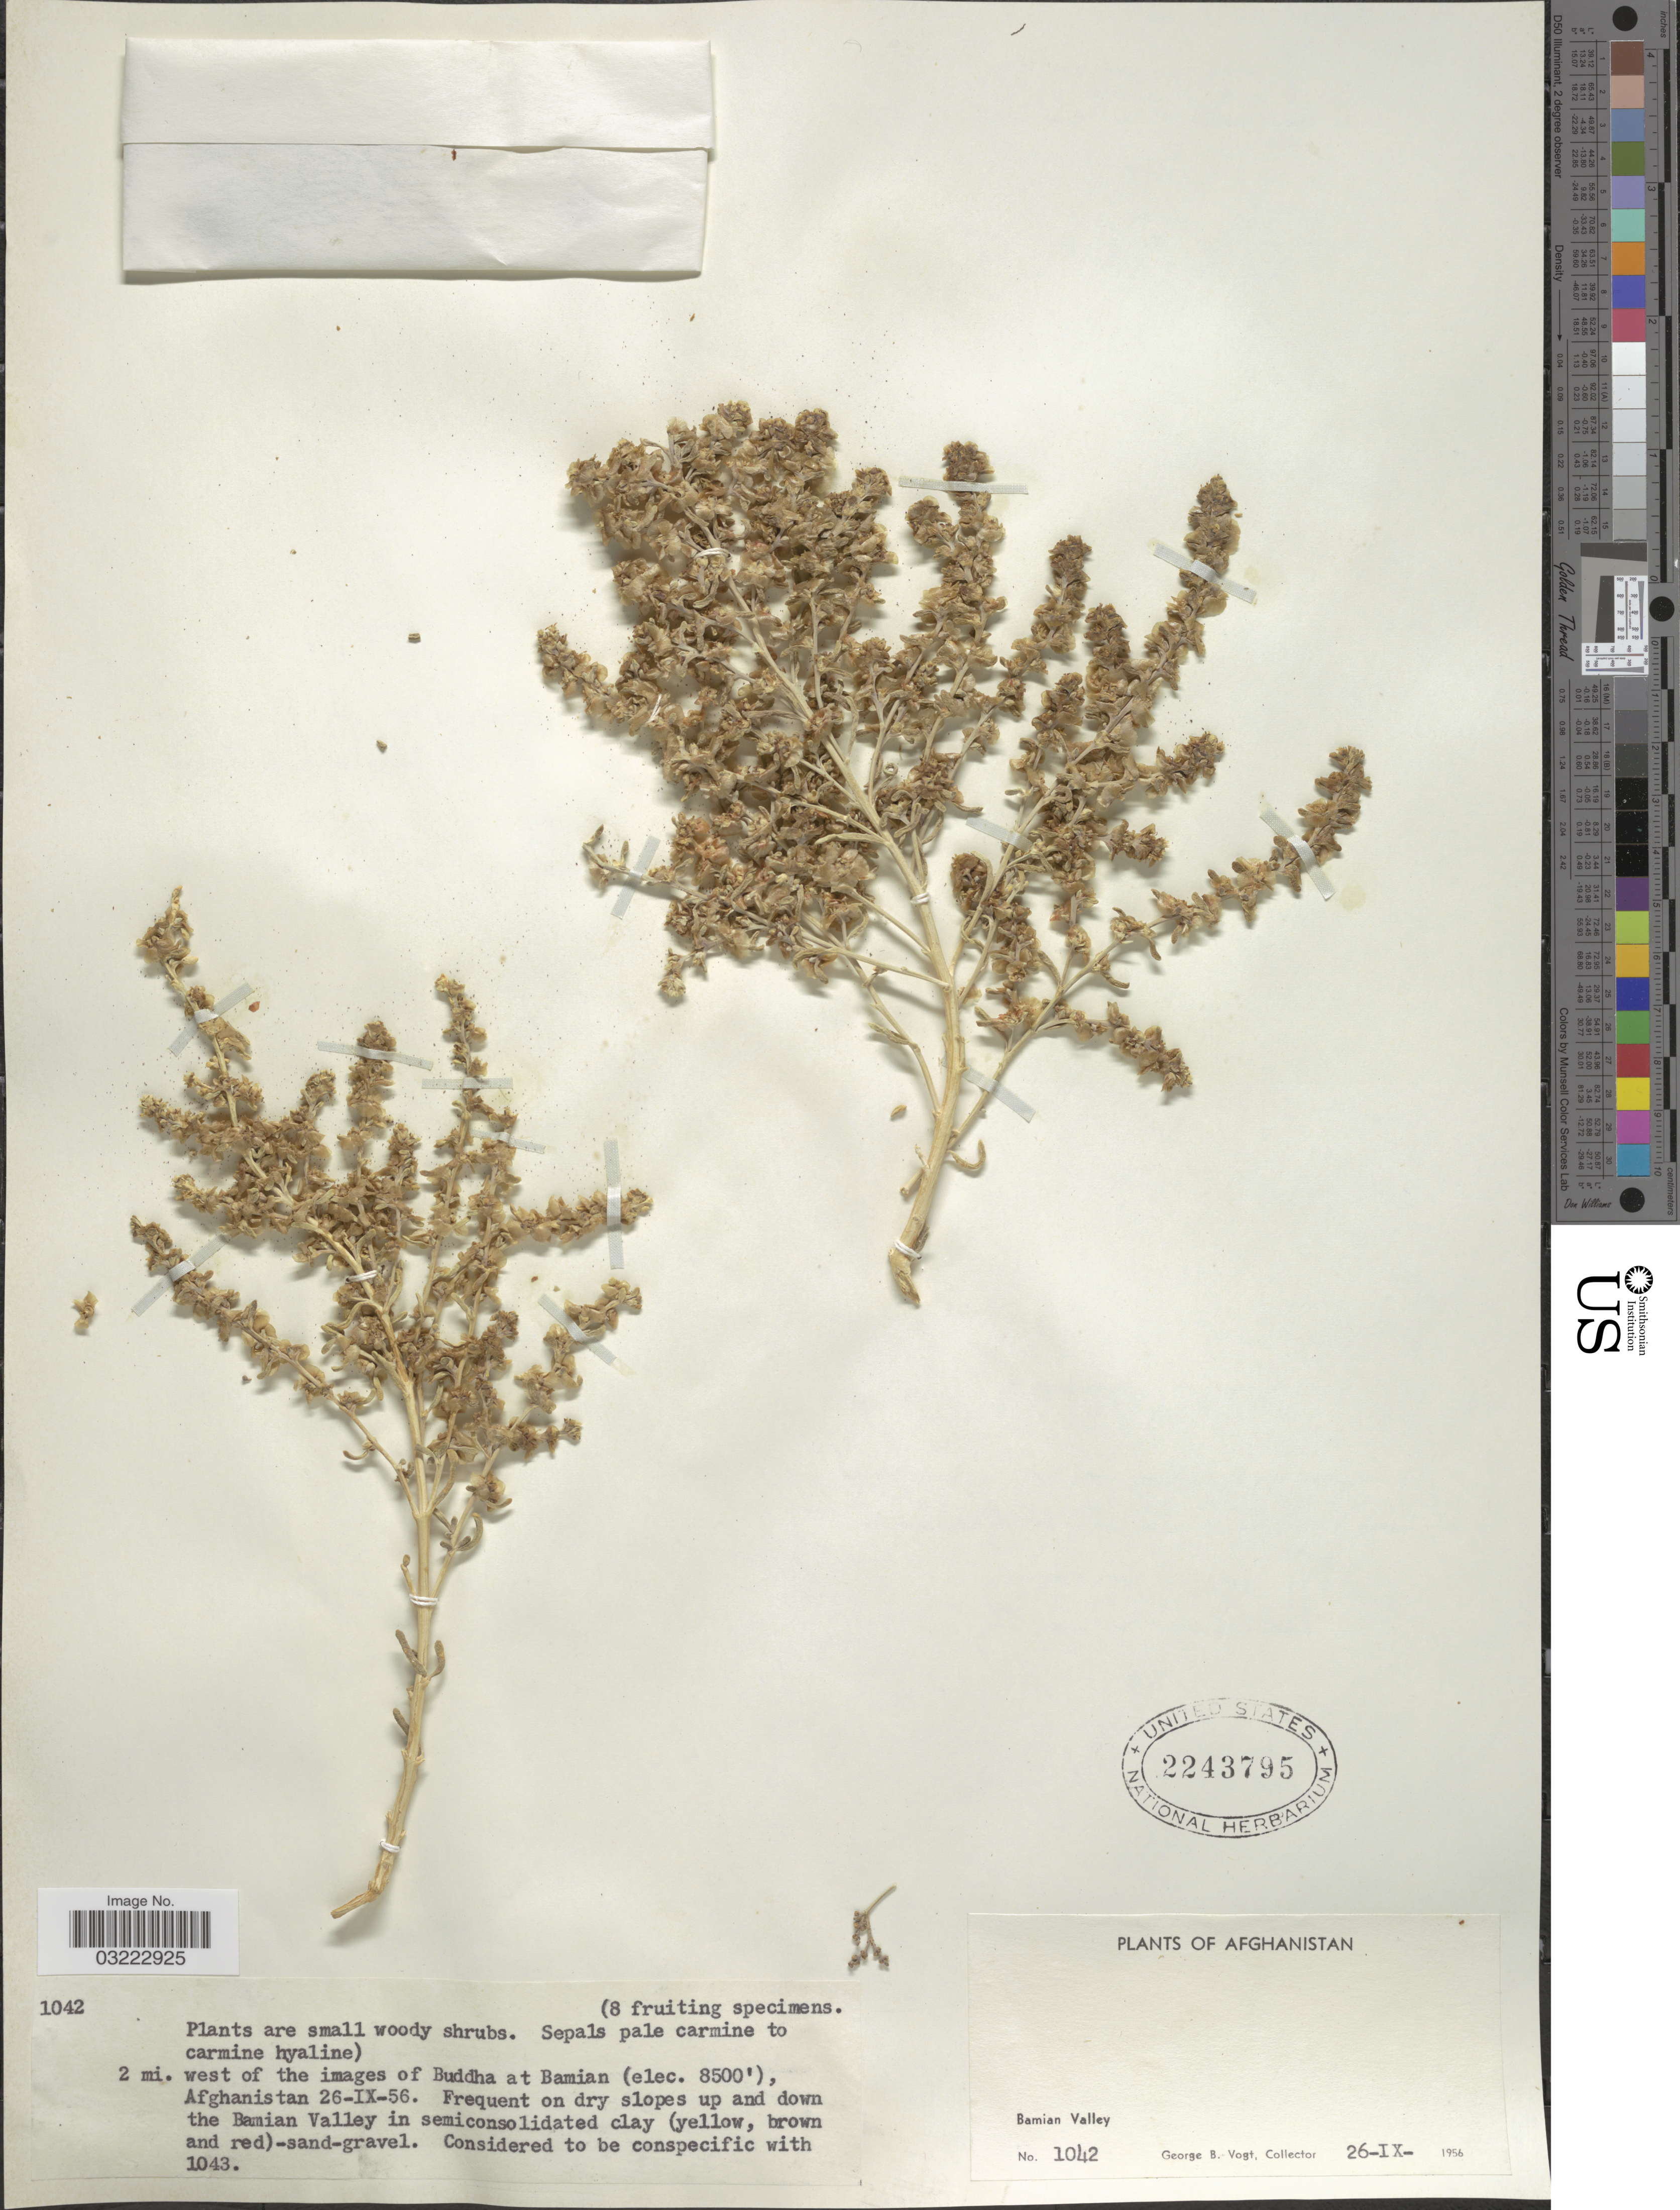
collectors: G. B. Vogt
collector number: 1042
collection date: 1956-09-26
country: Afghanistan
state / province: Bamian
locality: Bamian Valley. 2 mi. west of the images of Buddha at Bamian. On dry slopes of the Bamian Valley on clay.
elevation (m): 2591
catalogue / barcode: US 2243795